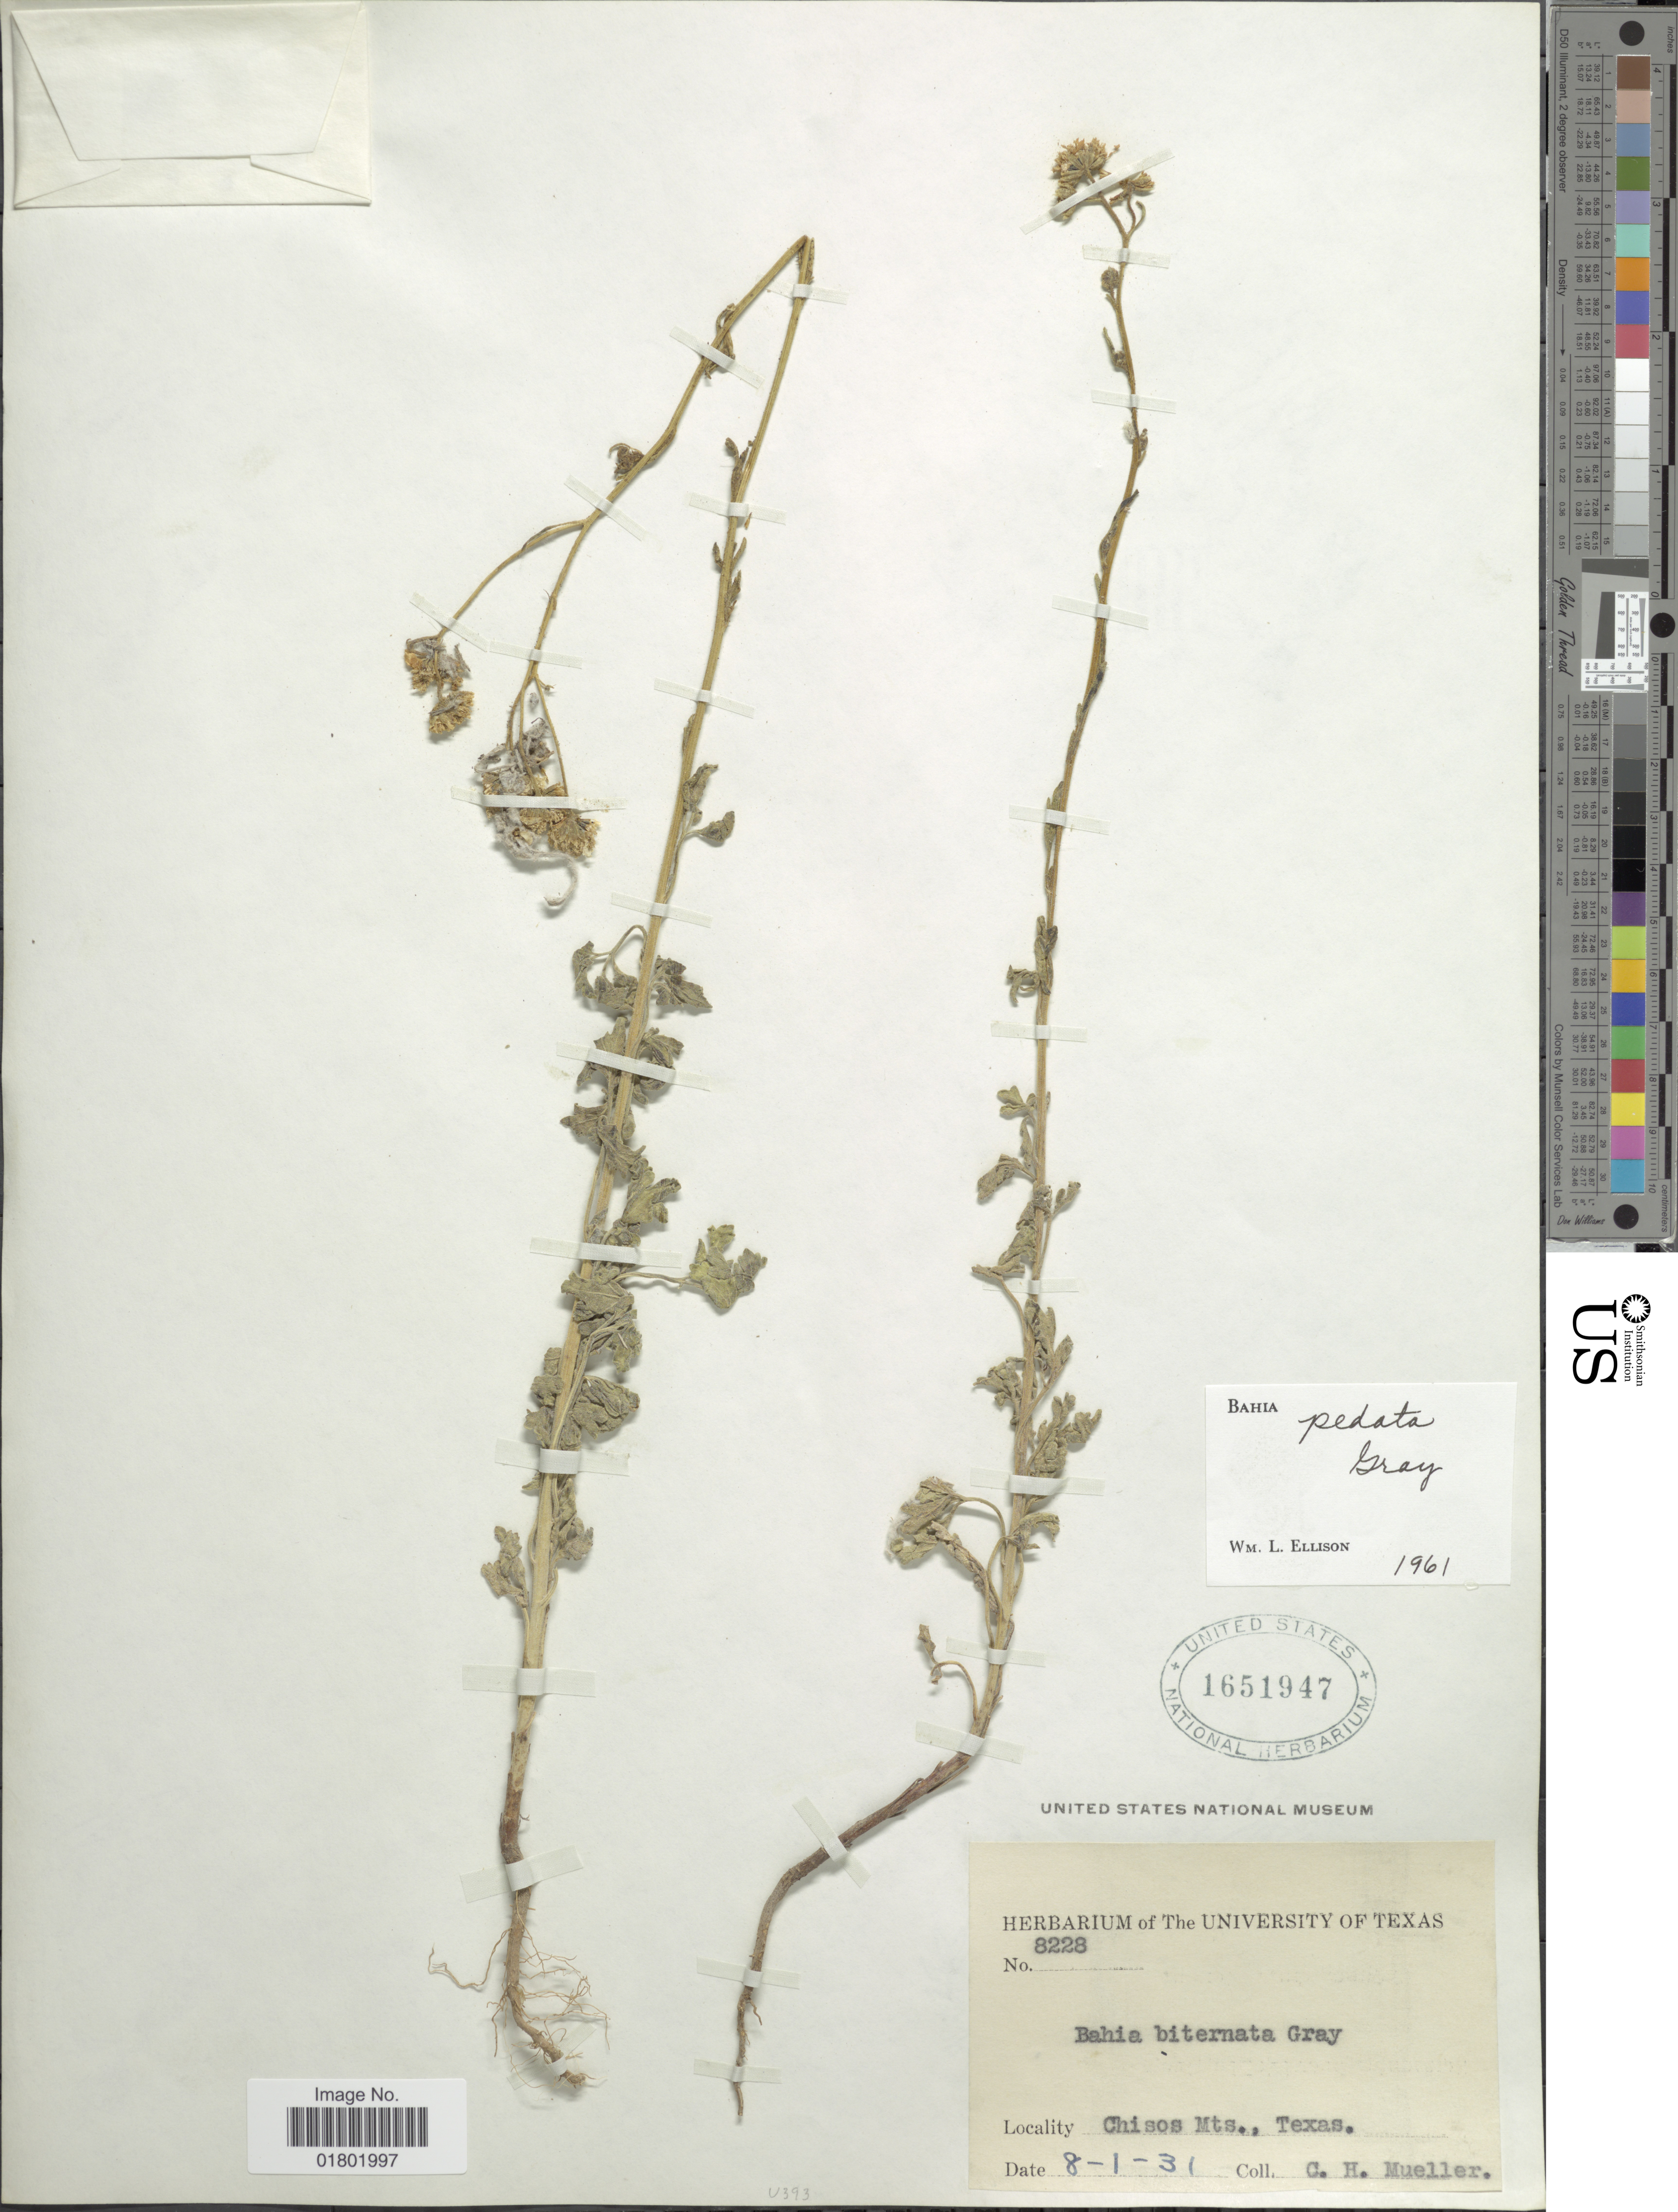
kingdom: Plantae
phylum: Tracheophyta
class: Magnoliopsida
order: Asterales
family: Asteraceae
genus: Bahia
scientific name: Bahia pedata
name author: A. Gray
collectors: C. H. Mueller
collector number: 8228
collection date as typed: Transcribed d/m/y: 1/8/31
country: United States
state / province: Texas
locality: Chisos Mts., Texas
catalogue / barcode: US 1651947